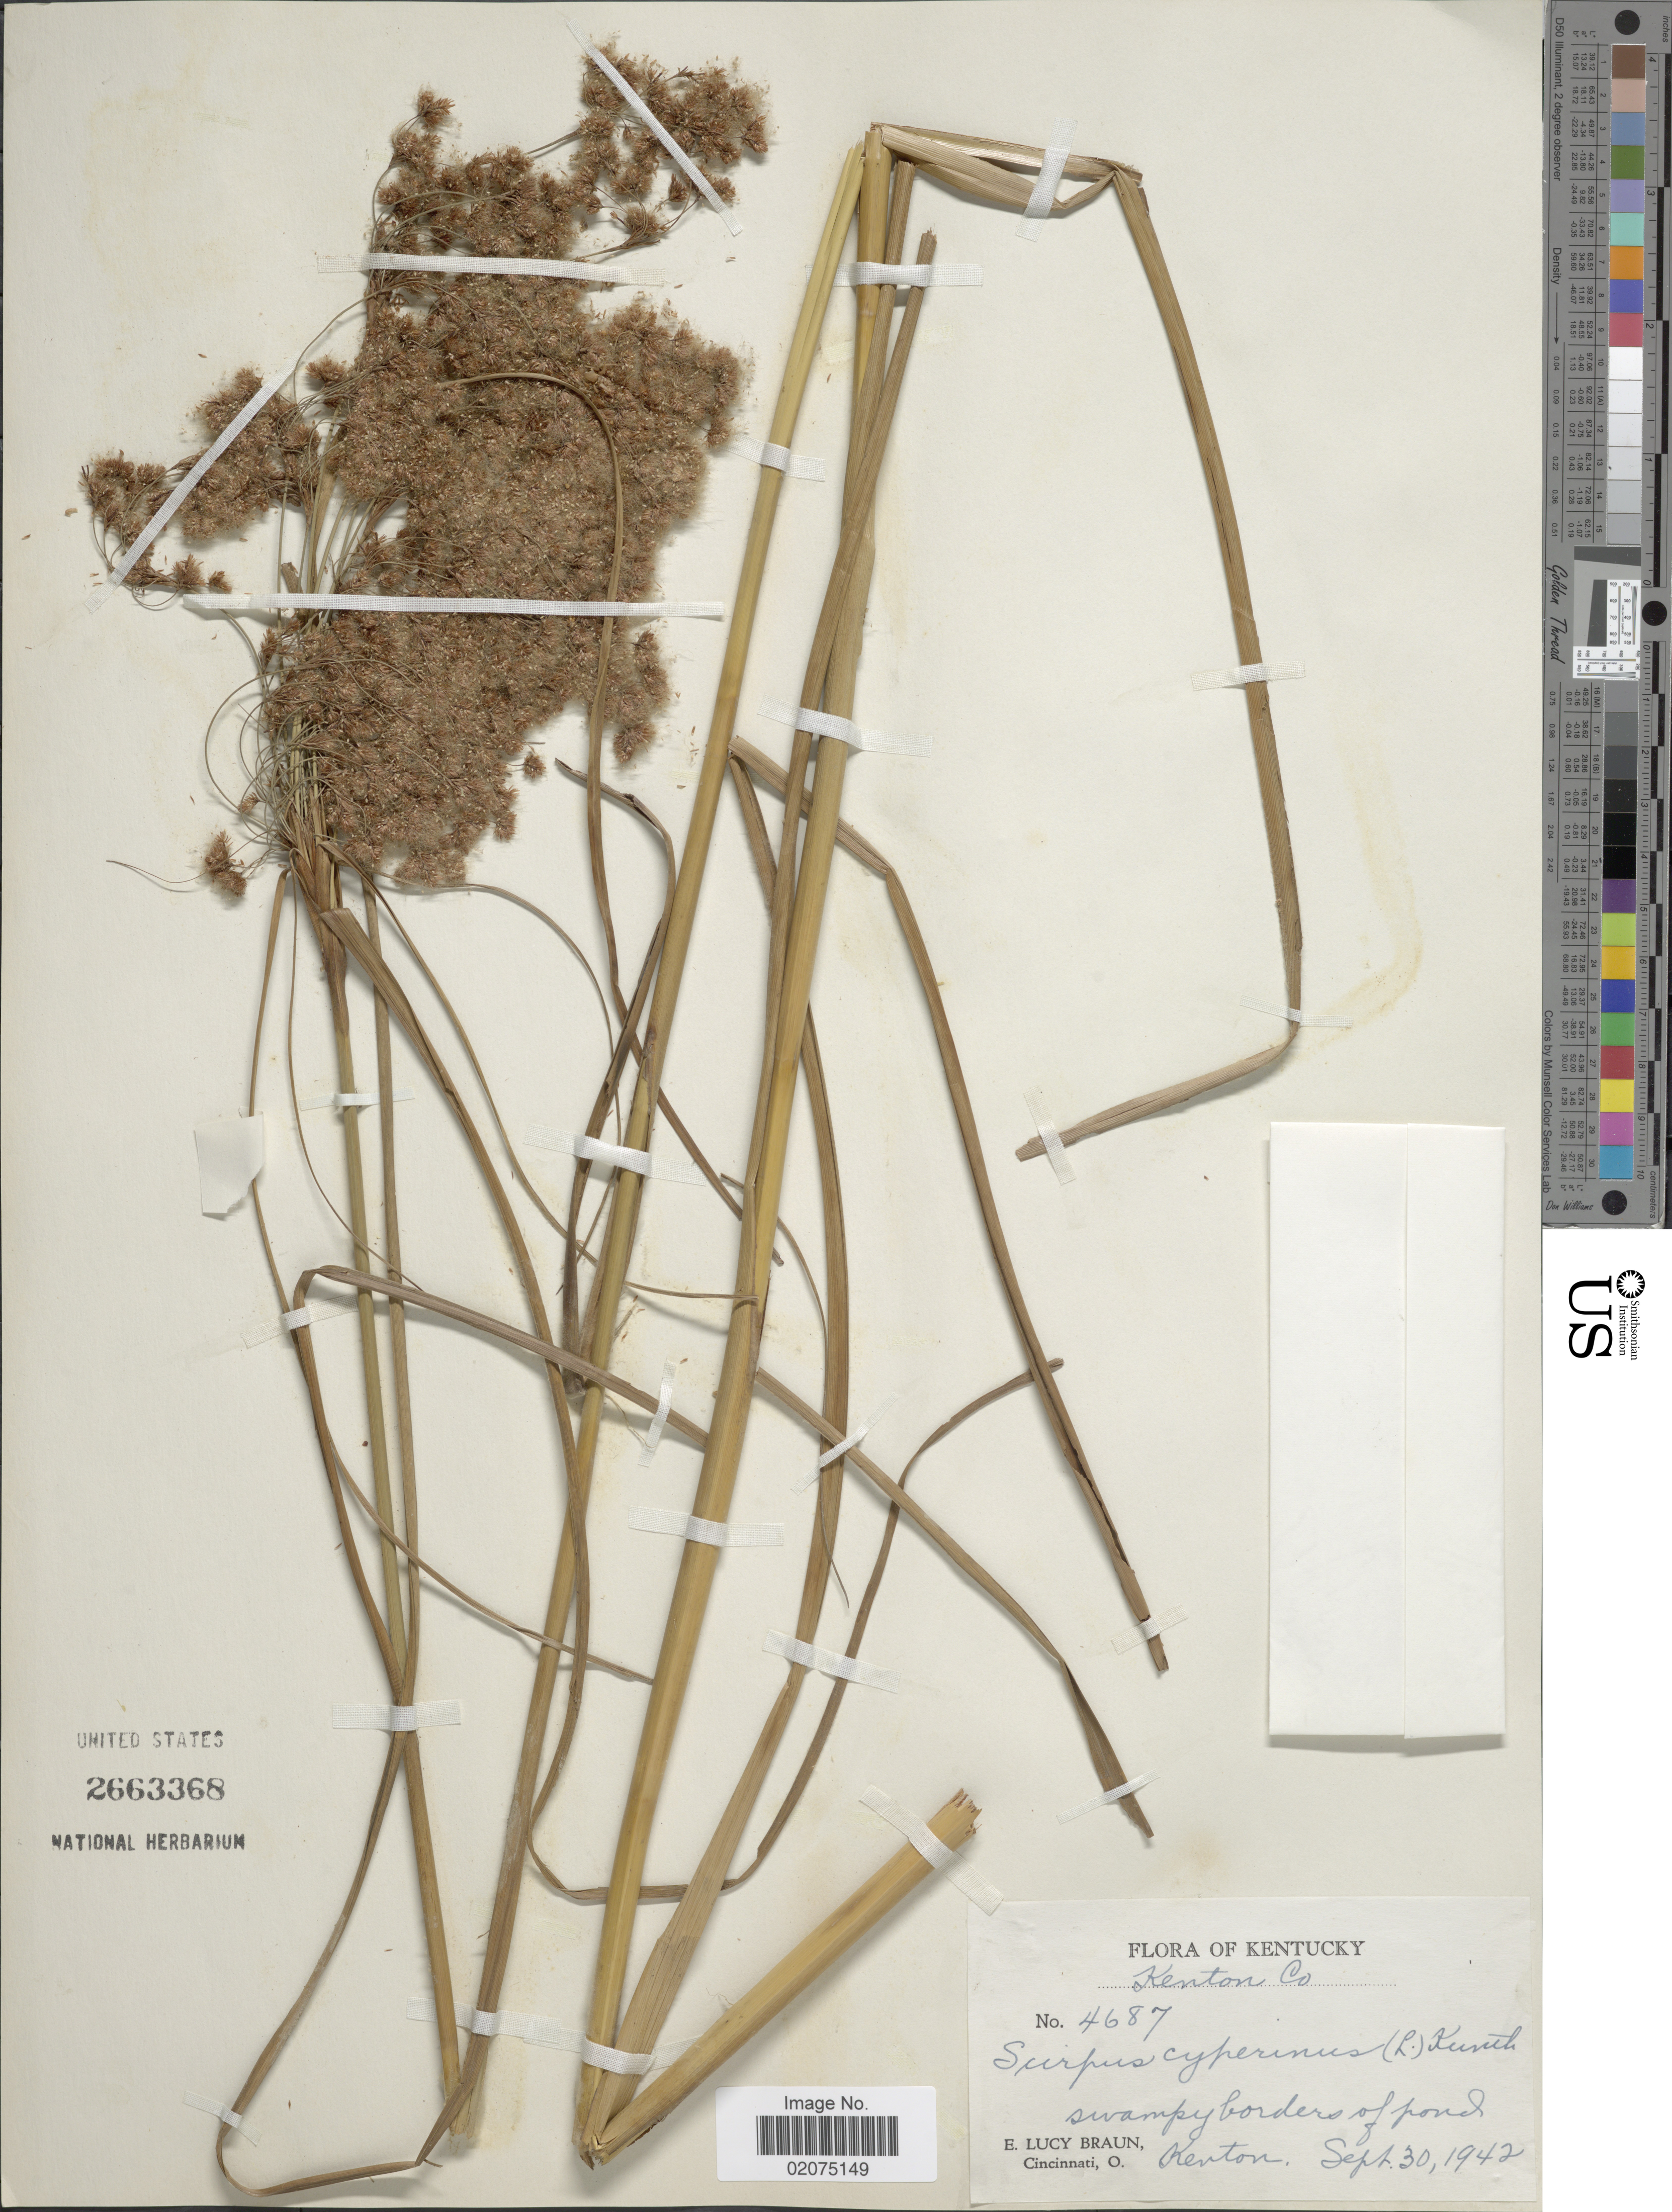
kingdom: Plantae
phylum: Tracheophyta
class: Liliopsida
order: Poales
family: Cyperaceae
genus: Scirpus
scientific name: Scirpus cyperinus (L.) Kunth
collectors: E. L. Braun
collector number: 4687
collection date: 1942-09-30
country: United States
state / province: Kentucky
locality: Kenton Co, Kenton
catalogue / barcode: US 2663368